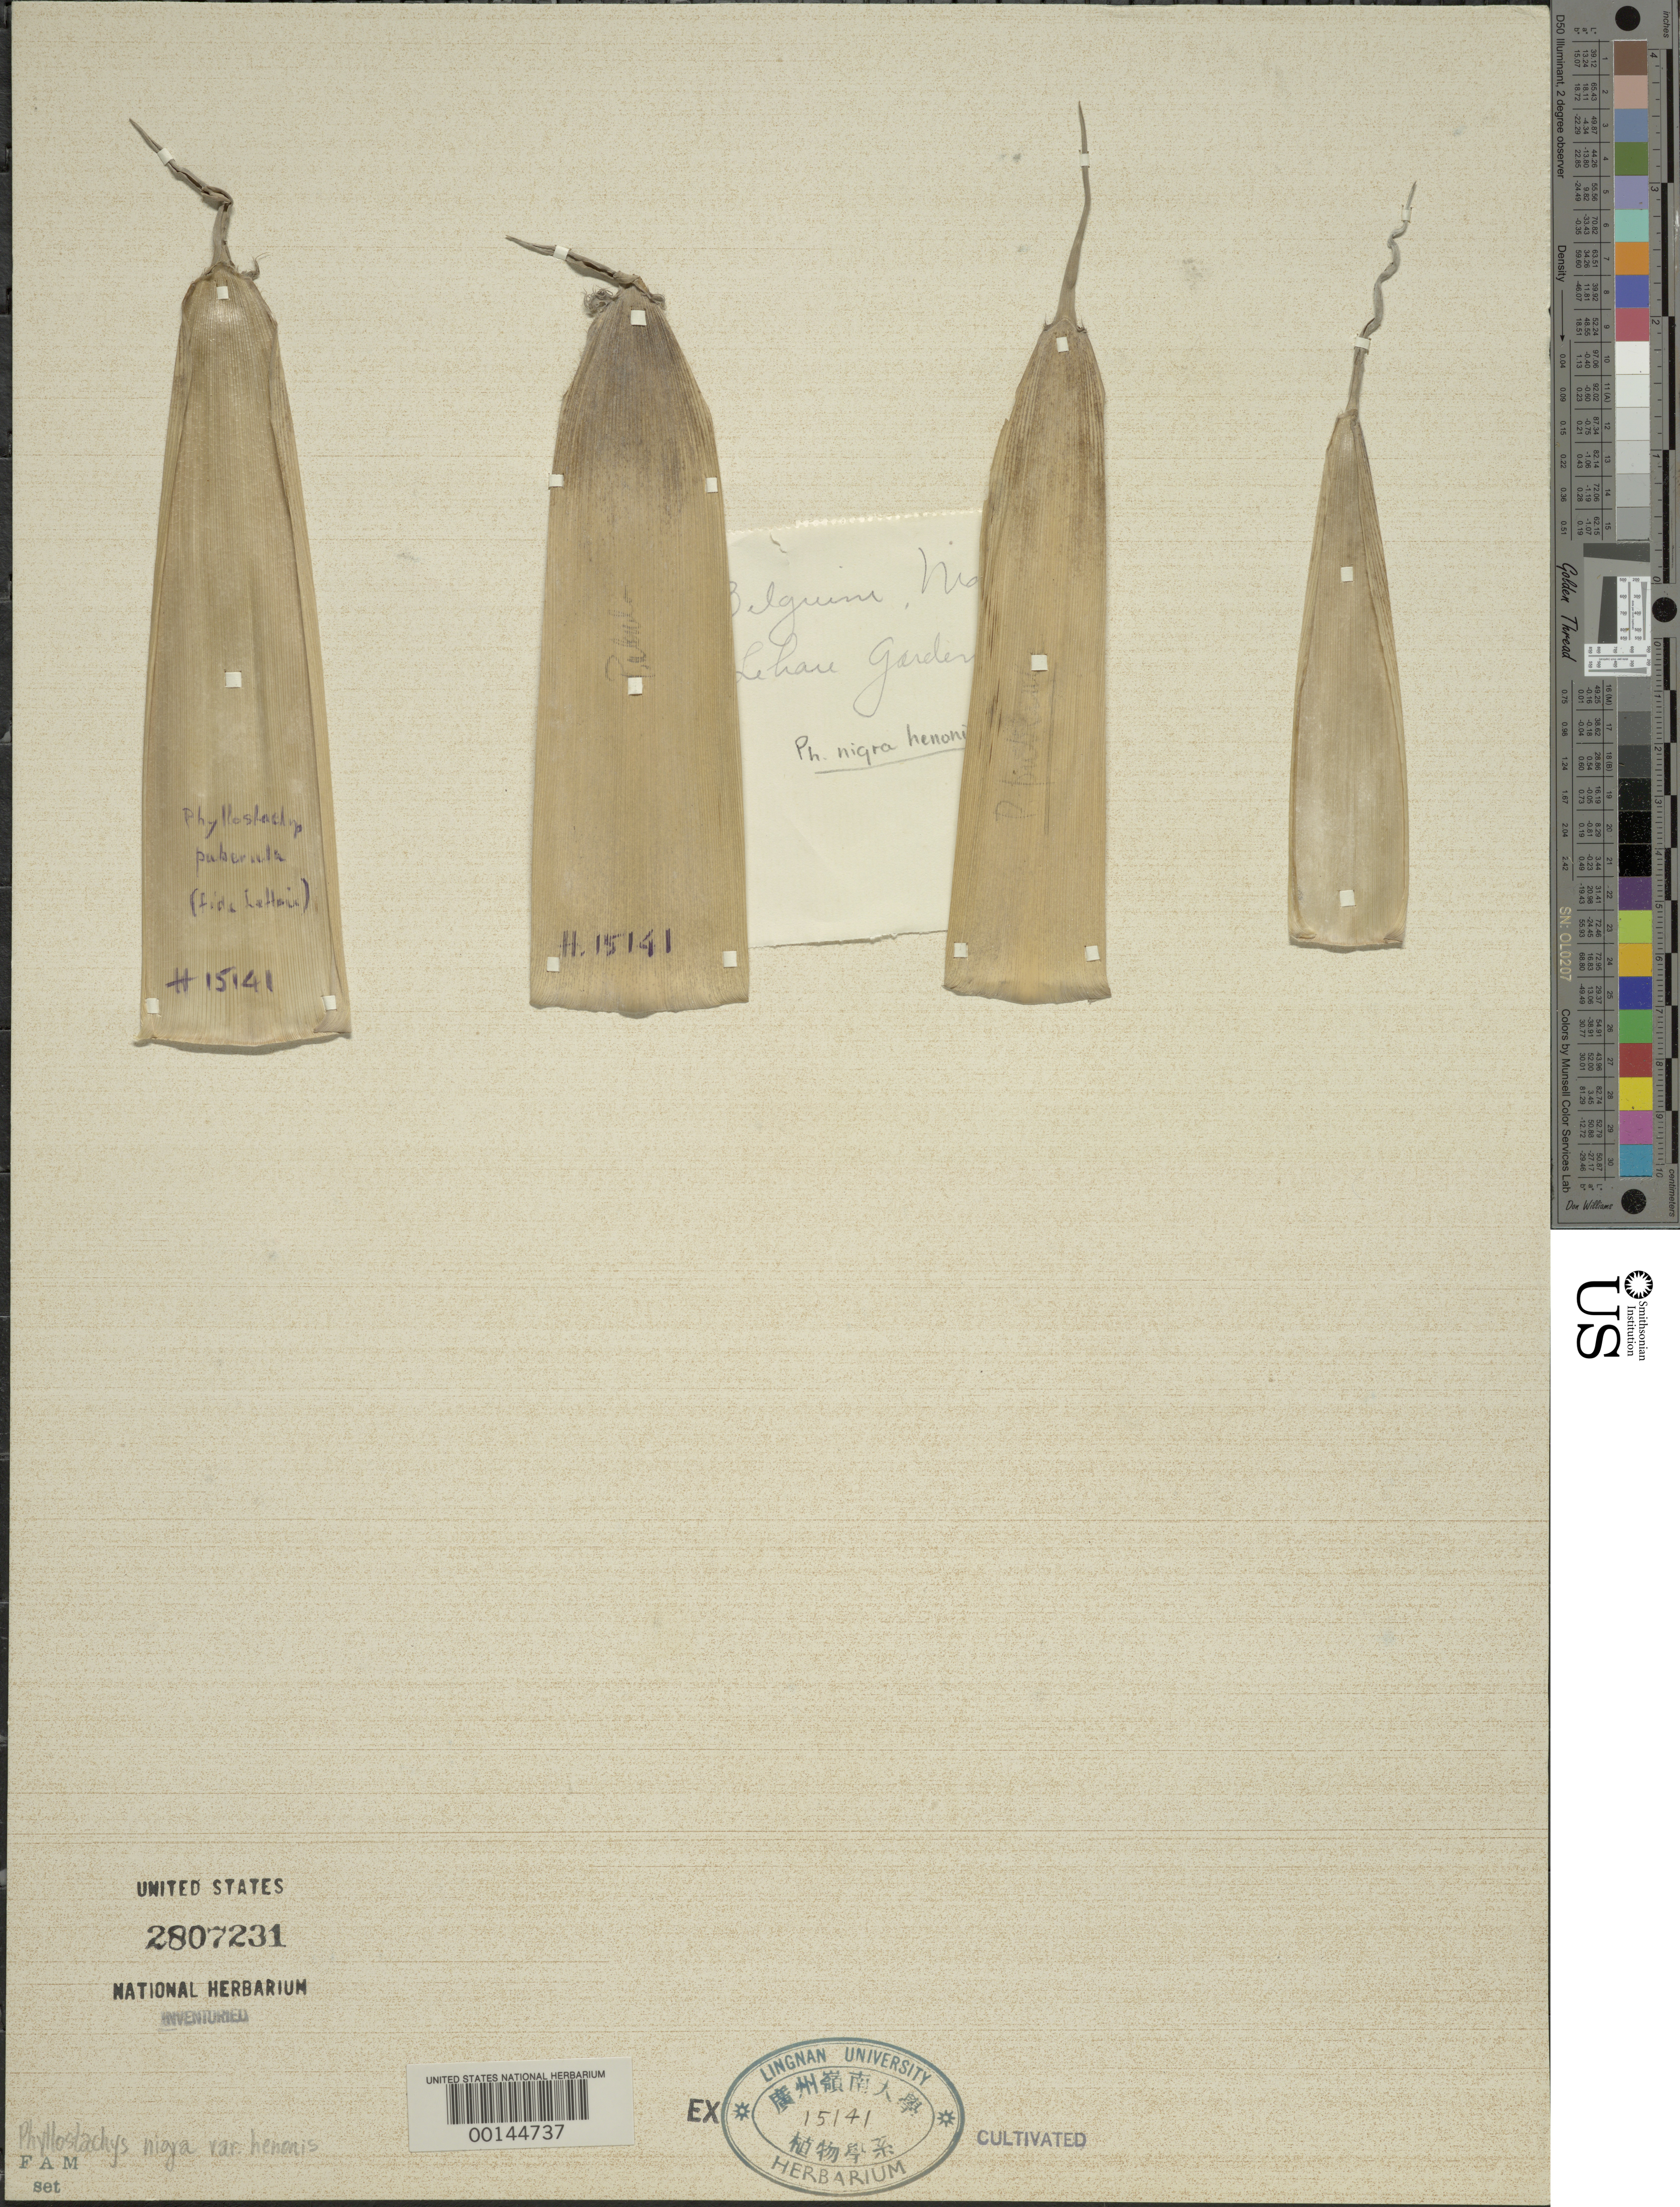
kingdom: Plantae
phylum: Tracheophyta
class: Liliopsida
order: Poales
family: Poaceae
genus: Phyllostachys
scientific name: Phyllostachys nigra var. henonis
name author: (Mitford) Stapf ex Rendle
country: Belgium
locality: Nious, Lehau Garden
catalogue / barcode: US 2807231